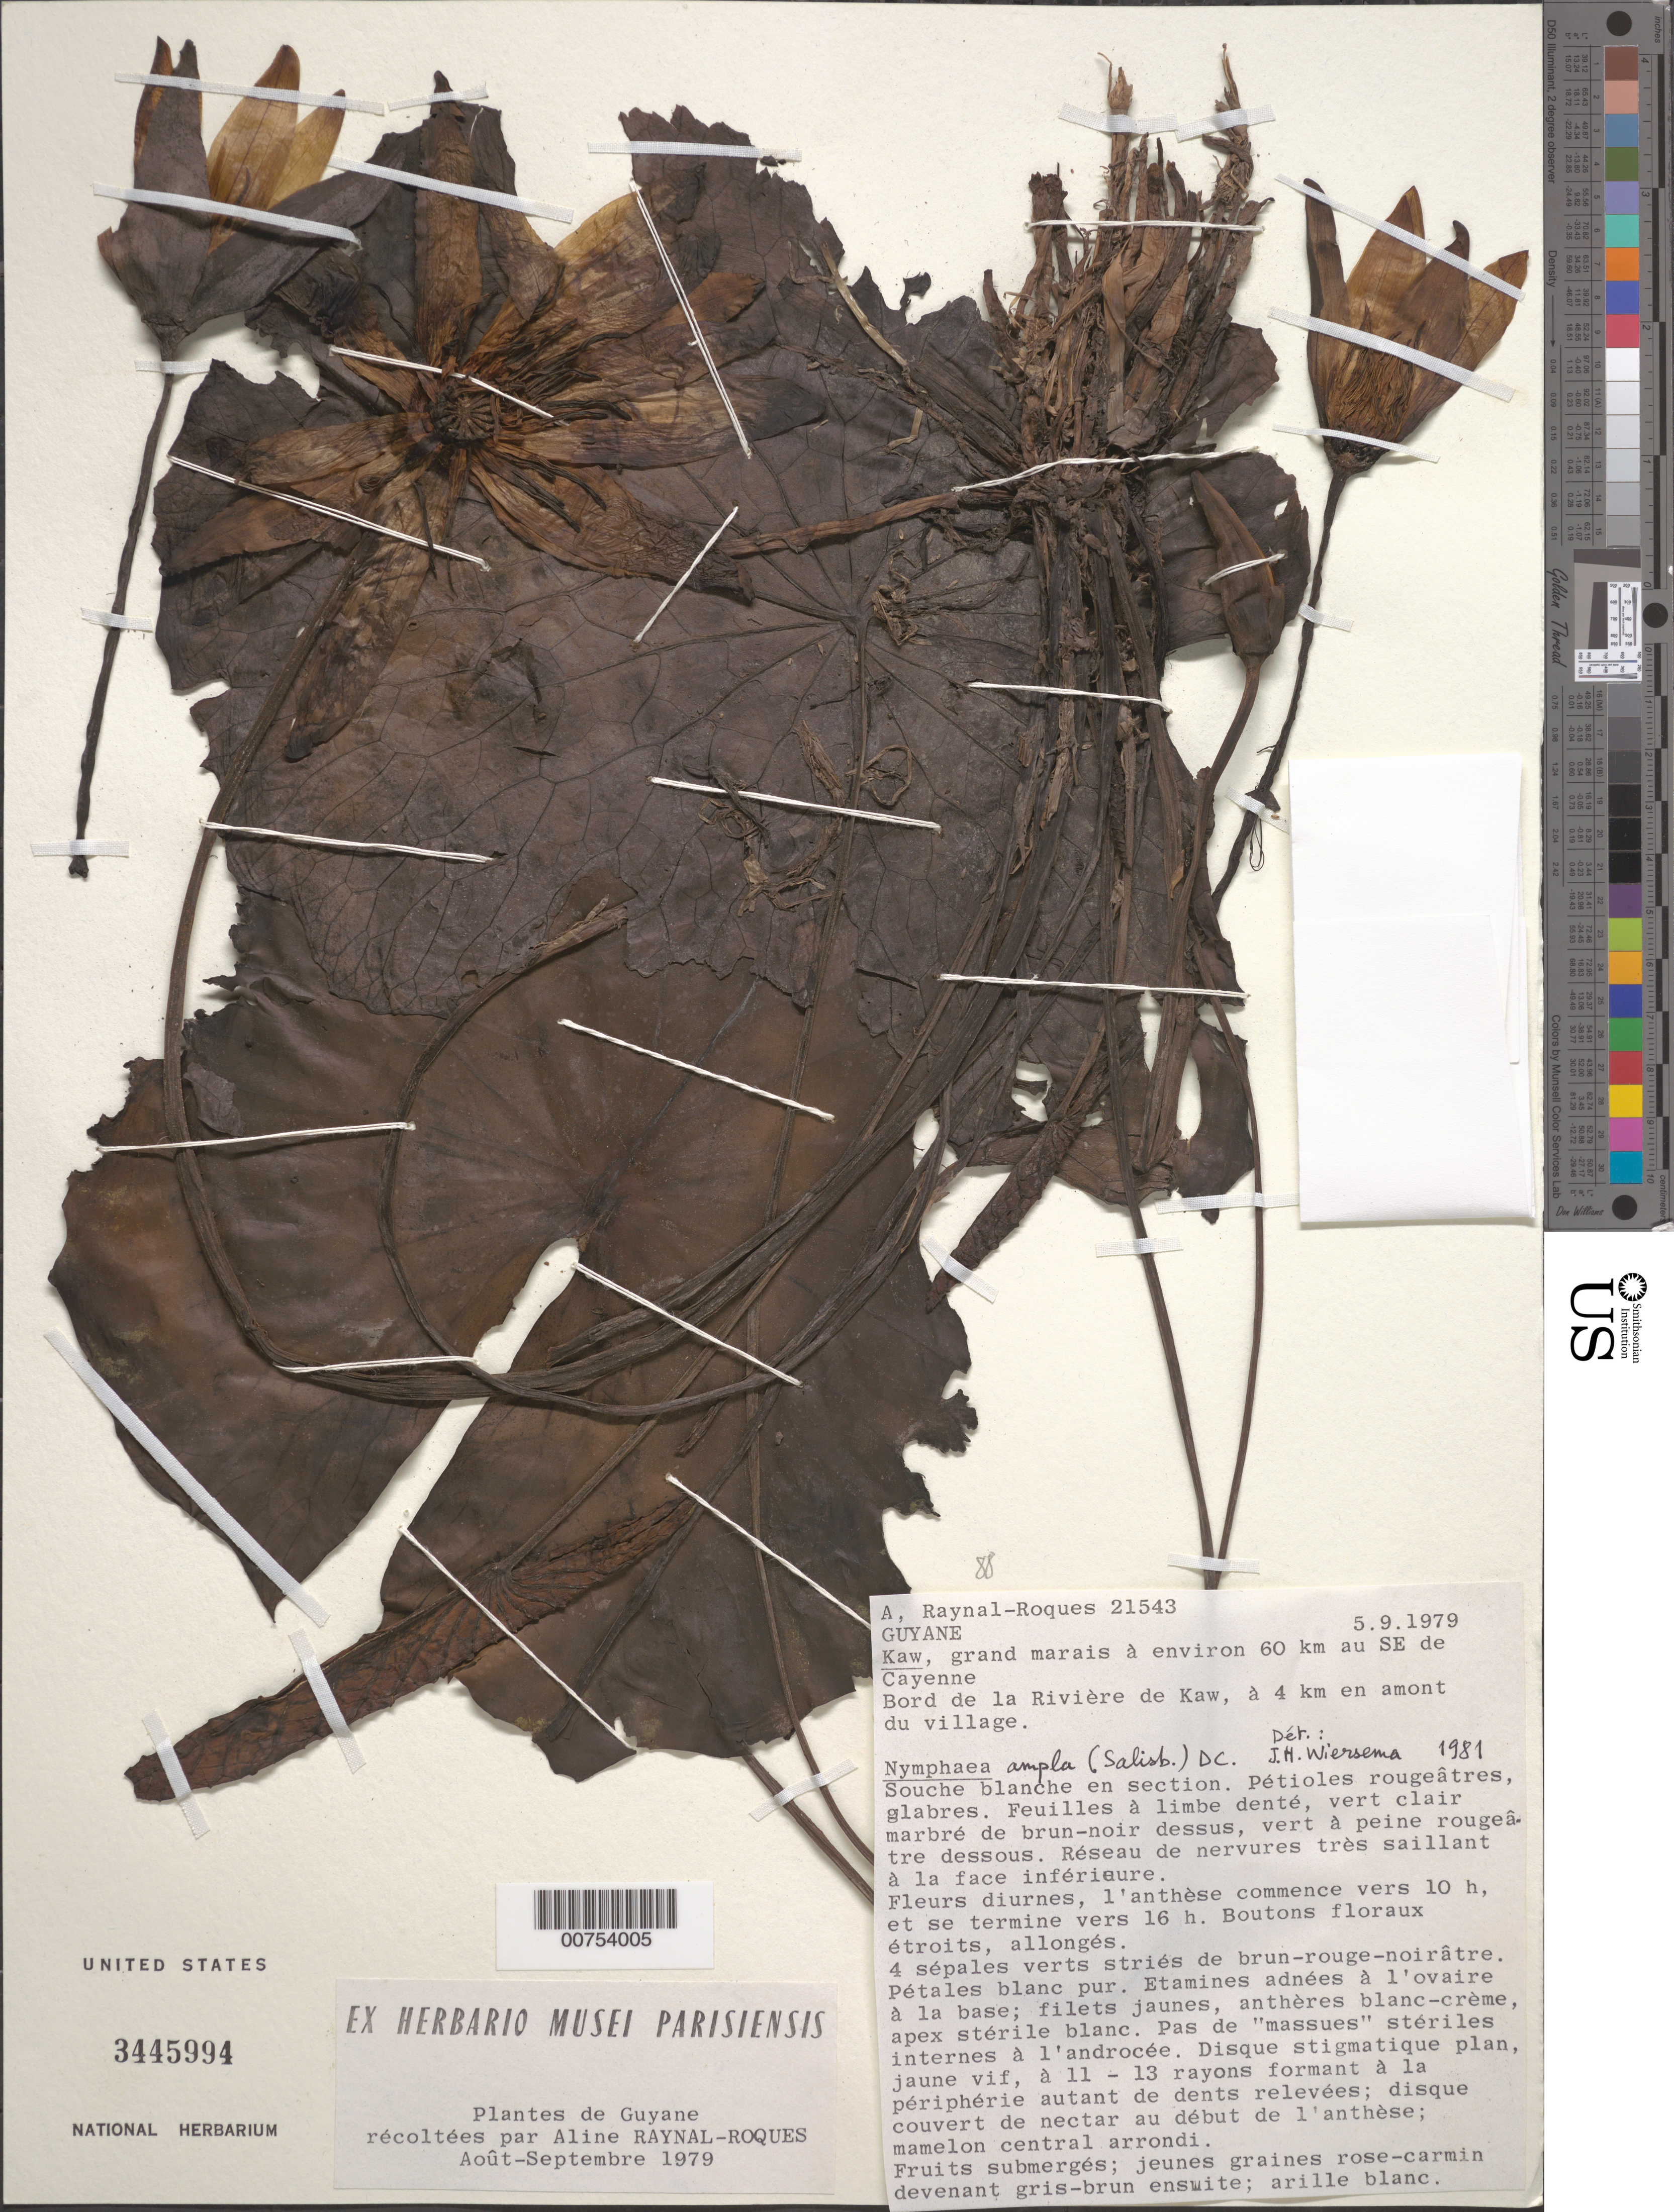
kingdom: Plantae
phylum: Tracheophyta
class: Magnoliopsida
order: Nymphaeales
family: Nymphaeaceae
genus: Nymphaea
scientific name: Nymphaea ampla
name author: (Salisb.) DC.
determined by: Wiersema, John H.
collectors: A. M. Raynal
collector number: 21543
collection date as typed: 5-Sep-79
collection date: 1979-09-05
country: French Guiana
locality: Marais de Kaw, 60 km SE of Cayenne, 4 km from village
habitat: Large marsh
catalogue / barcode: US 3445994